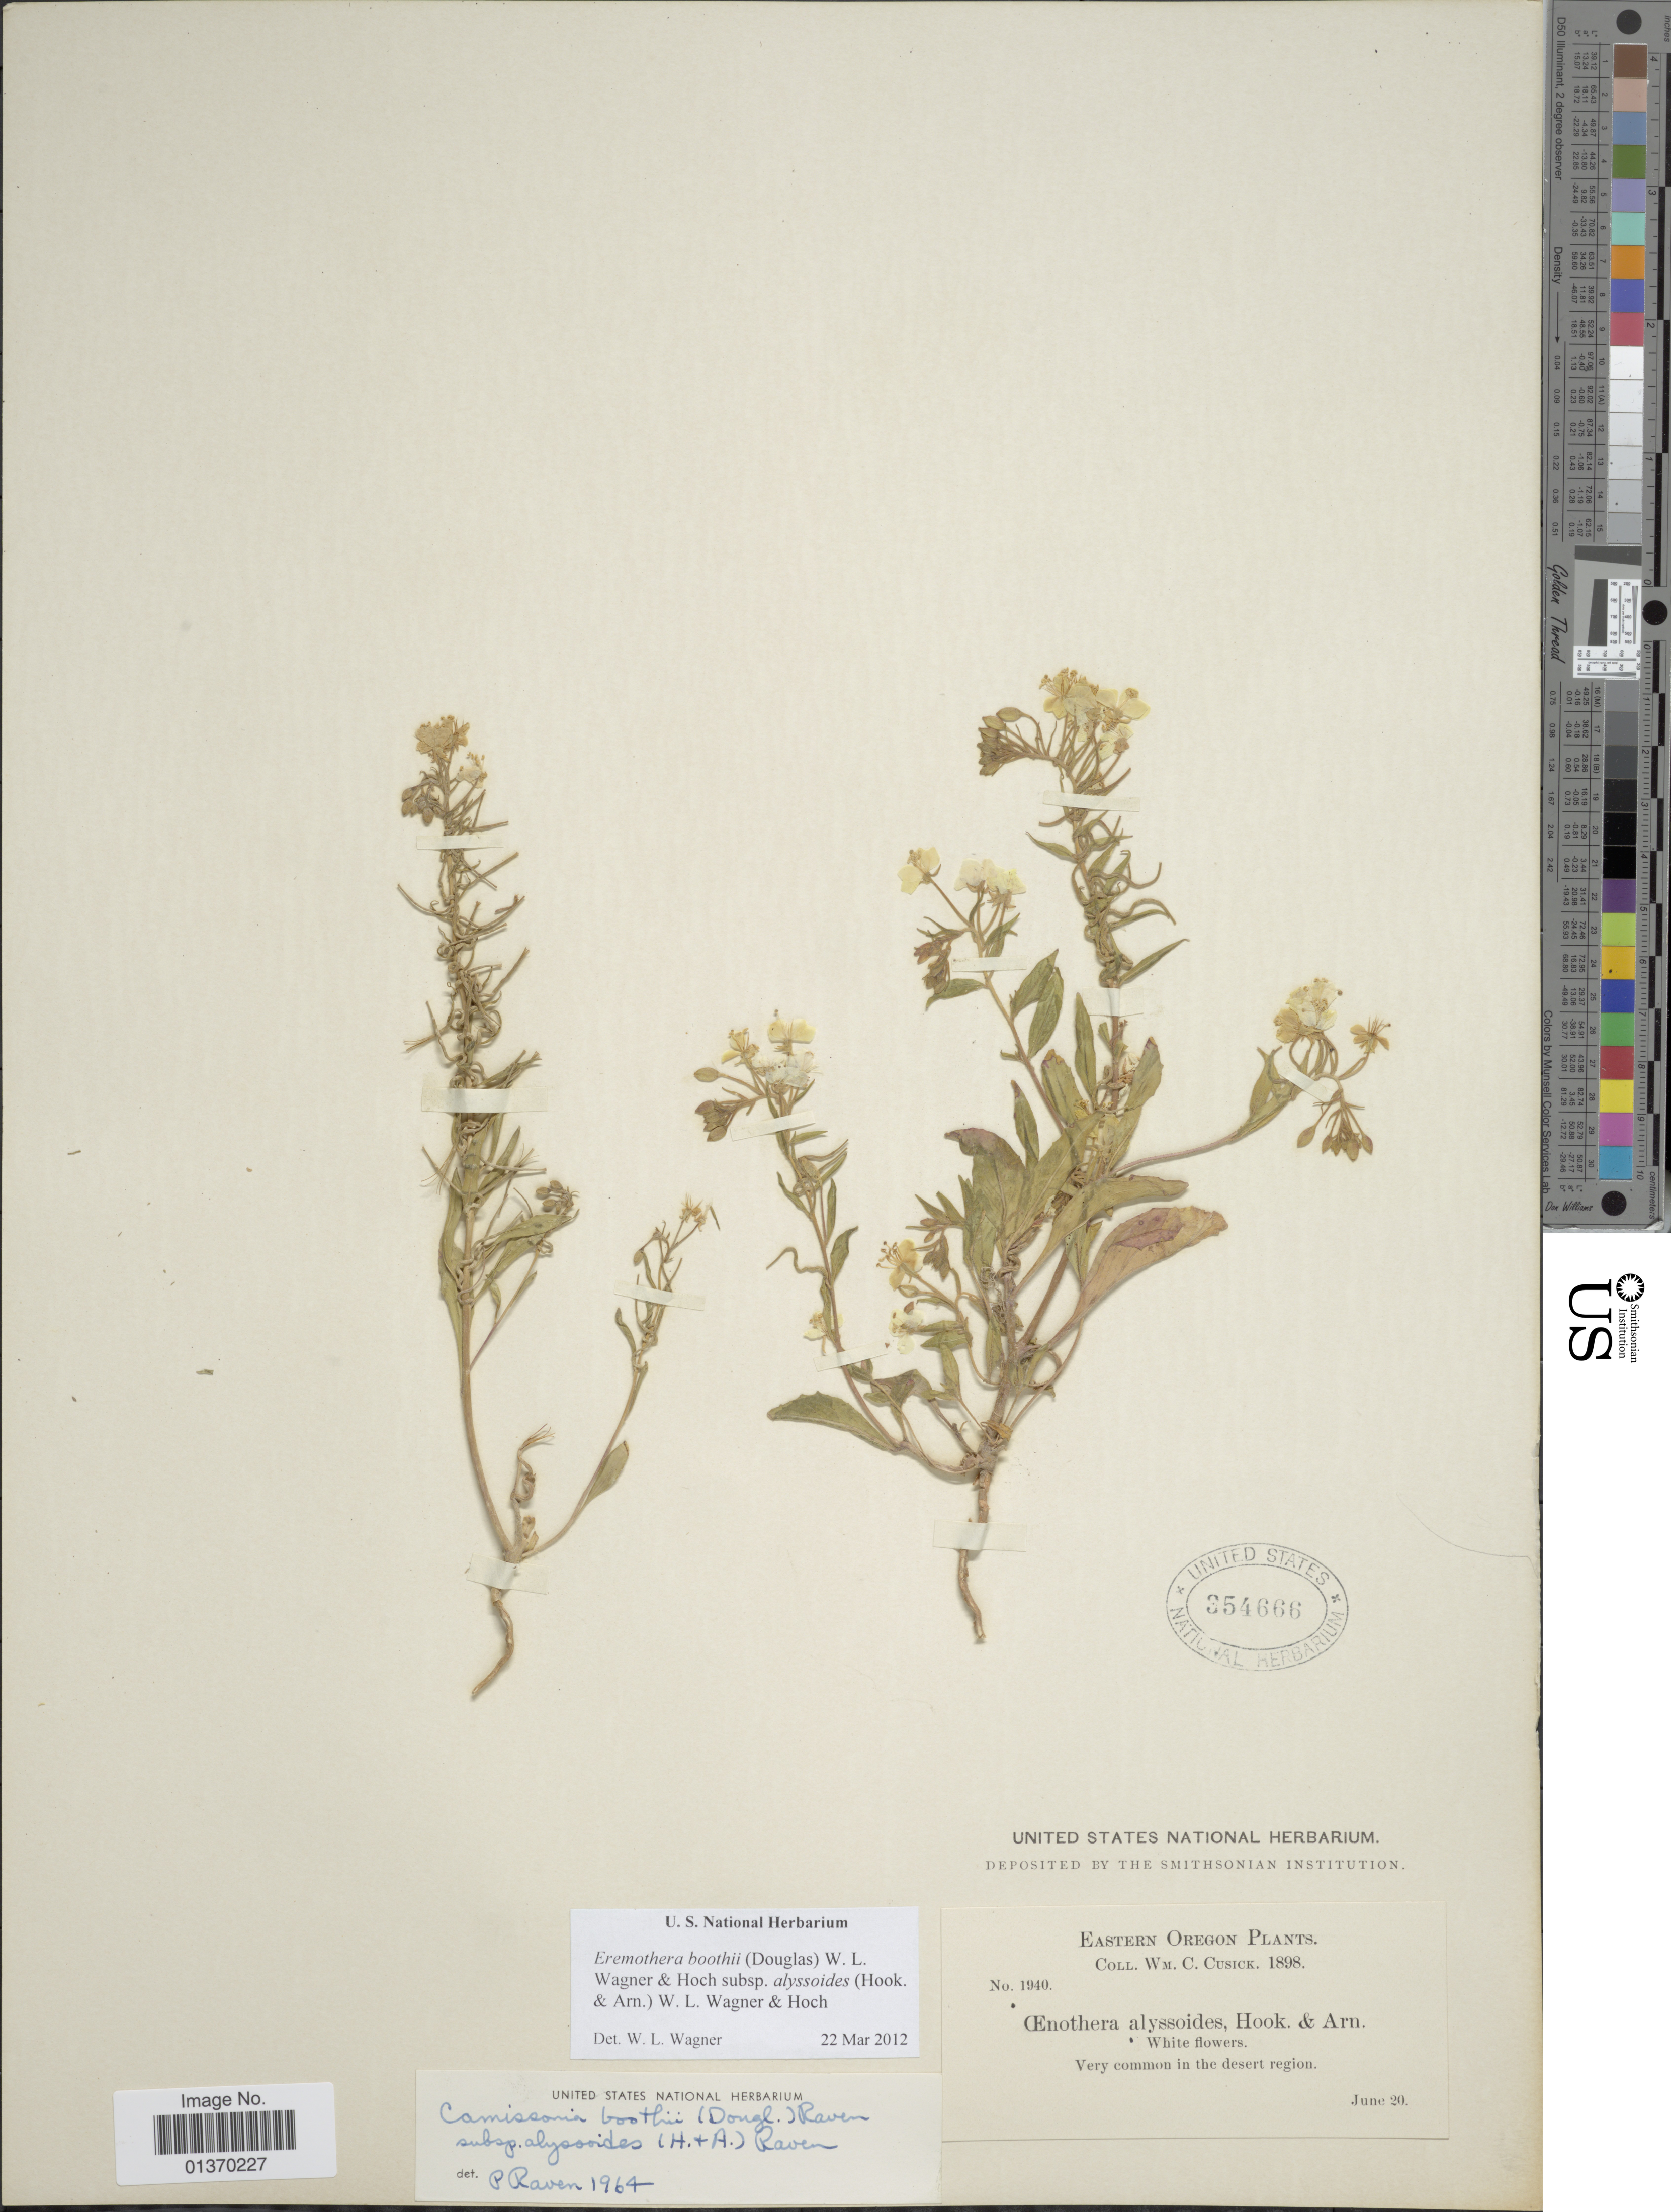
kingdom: Plantae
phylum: Tracheophyta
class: Magnoliopsida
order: Myrtales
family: Onagraceae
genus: Eremothera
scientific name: Eremothera boothii subsp. alyssoides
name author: (Hook. & Arn.) W.L. Wagner & Hoch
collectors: W. C. Cusick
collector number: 1940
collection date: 1898-06-20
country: United States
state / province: Oregon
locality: Eastern Oregon Plants, very common in the desert region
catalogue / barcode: US 354666